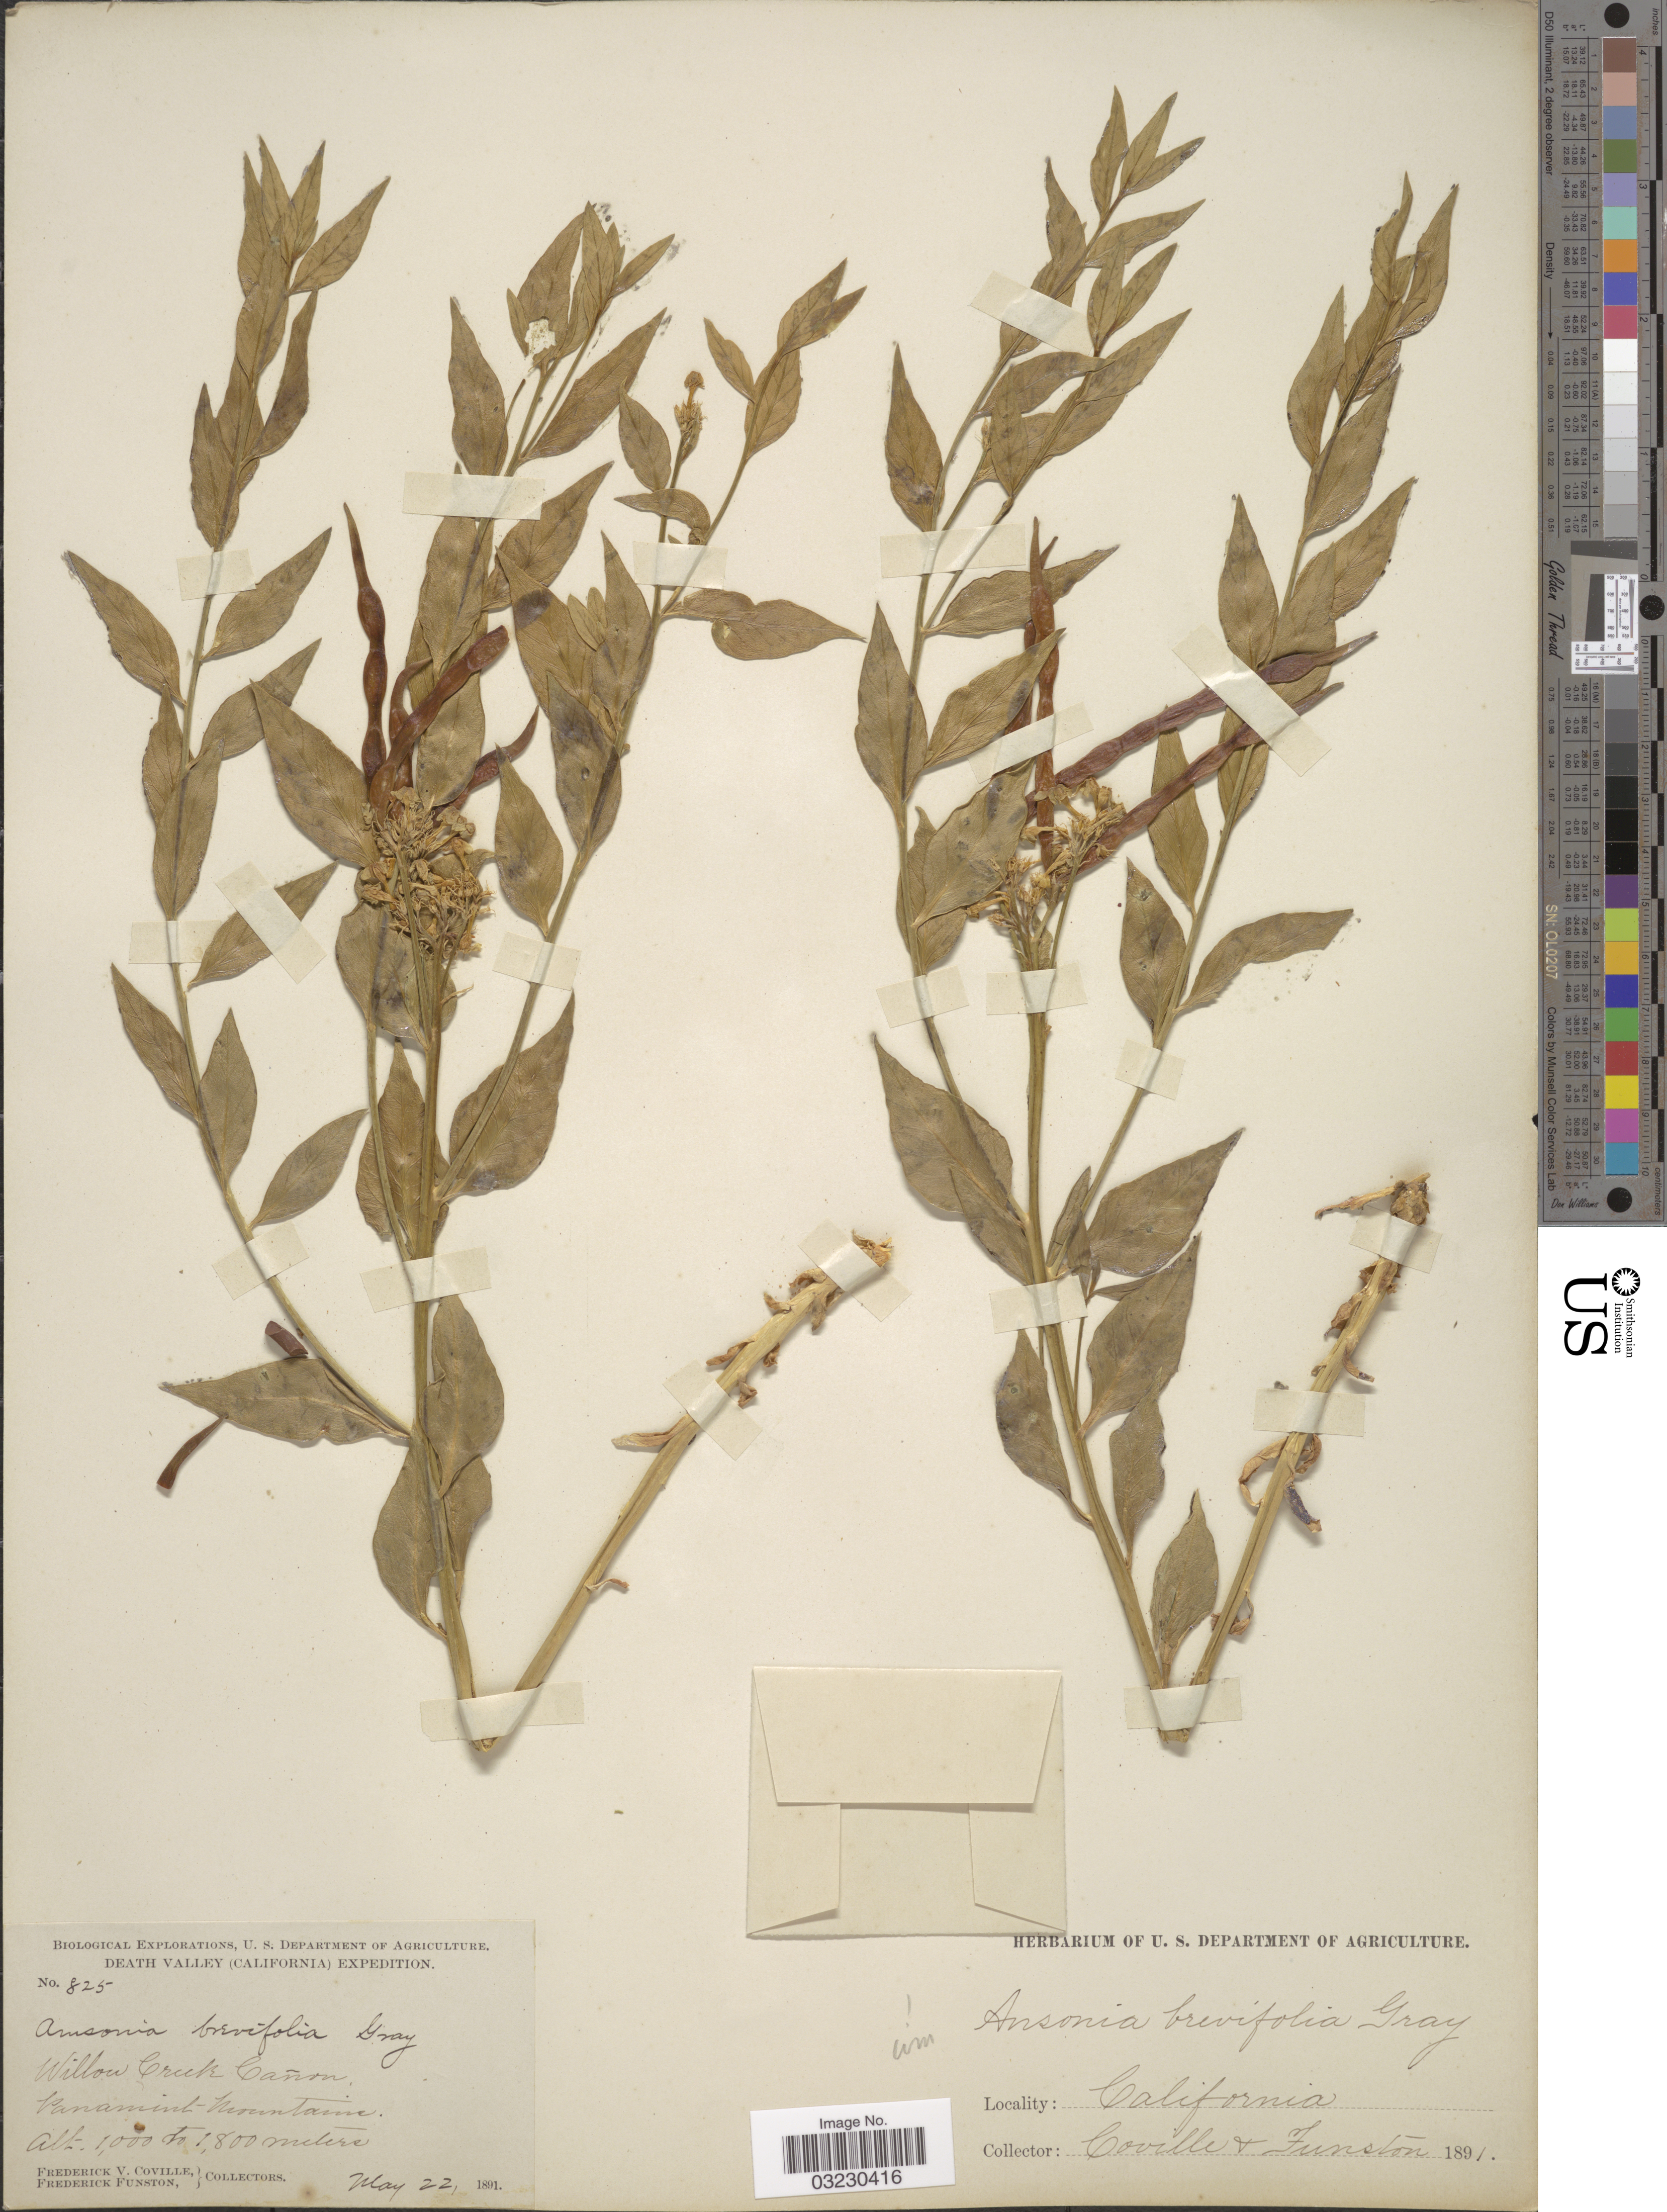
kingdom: Plantae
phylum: Tracheophyta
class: Magnoliopsida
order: Gentianales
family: Apocynaceae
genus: Amsonia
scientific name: Amsonia brevifolia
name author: A. Gray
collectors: F. V. Coville & F. Funston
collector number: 825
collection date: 1891-05-22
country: United States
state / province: California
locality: Death Valley. Willow Creek Cañon. Panamint Mountain.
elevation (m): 1000